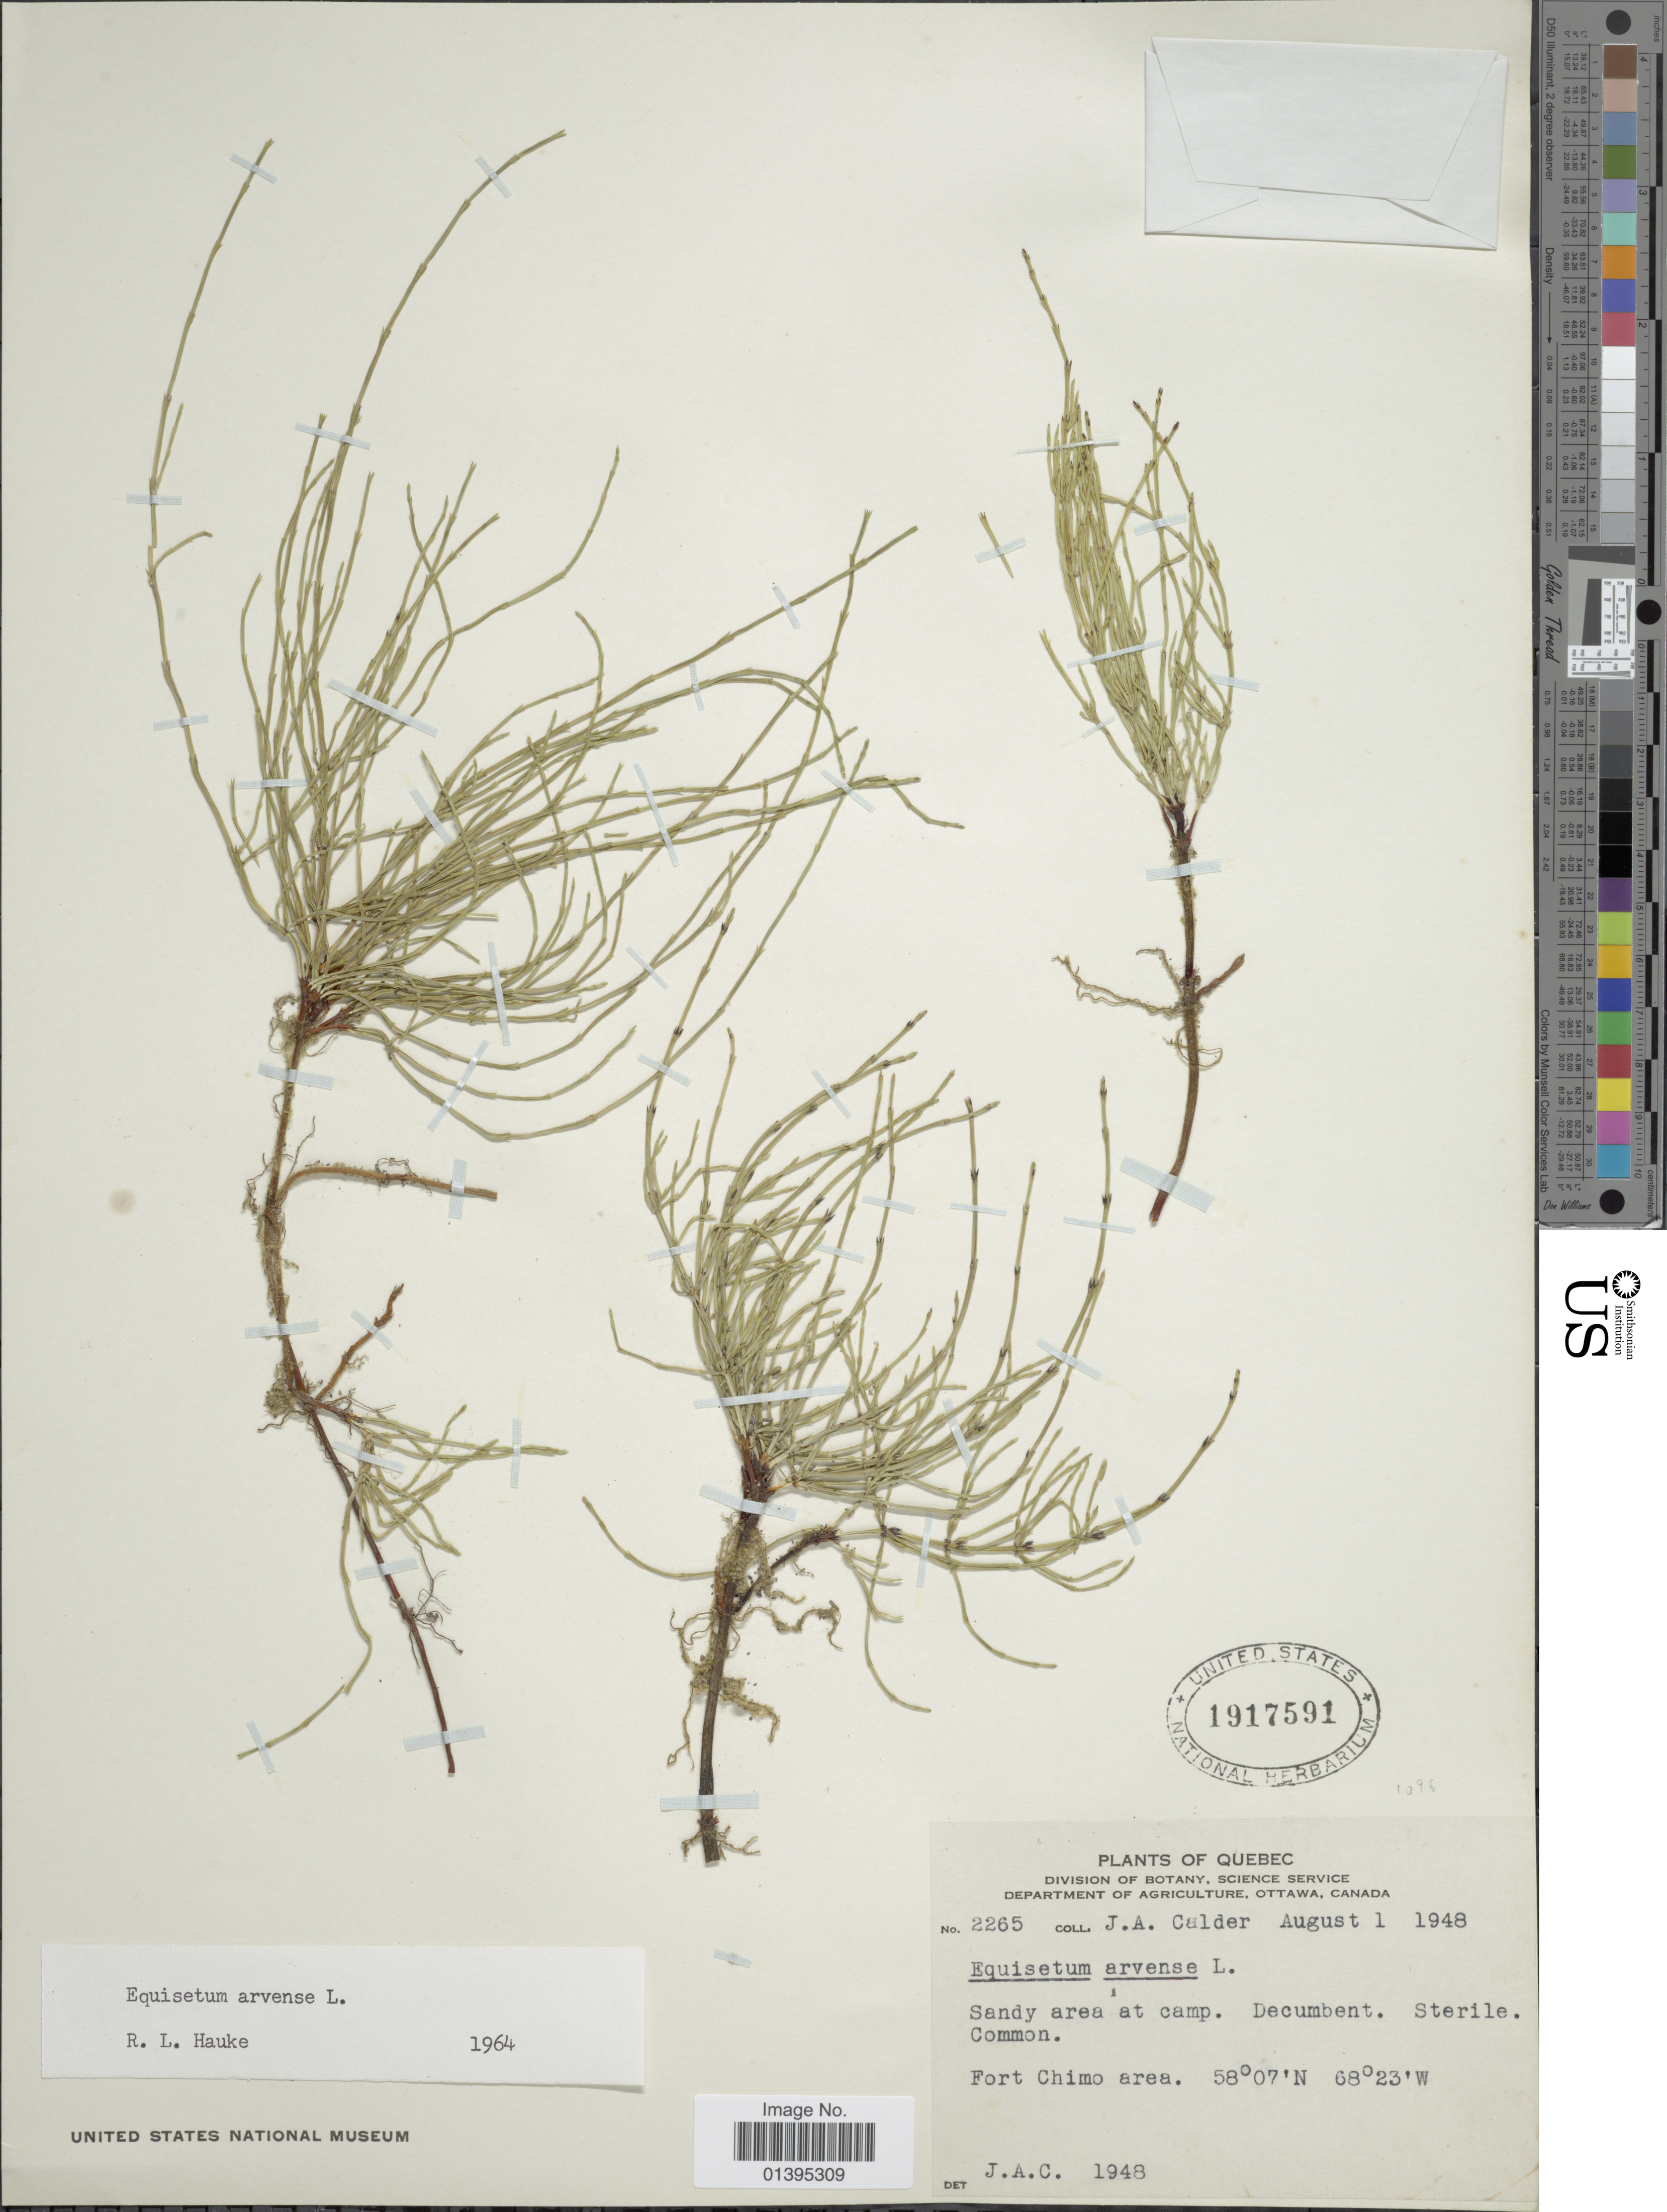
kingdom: Plantae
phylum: Tracheophyta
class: Polypodiopsida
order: Equisetales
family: Equisetaceae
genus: Equisetum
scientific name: Equisetum arvense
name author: L.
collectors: J. A. Calder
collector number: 2265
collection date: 1948-08-01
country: Canada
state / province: Quebec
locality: Fort Chimo area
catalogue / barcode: US 1917591